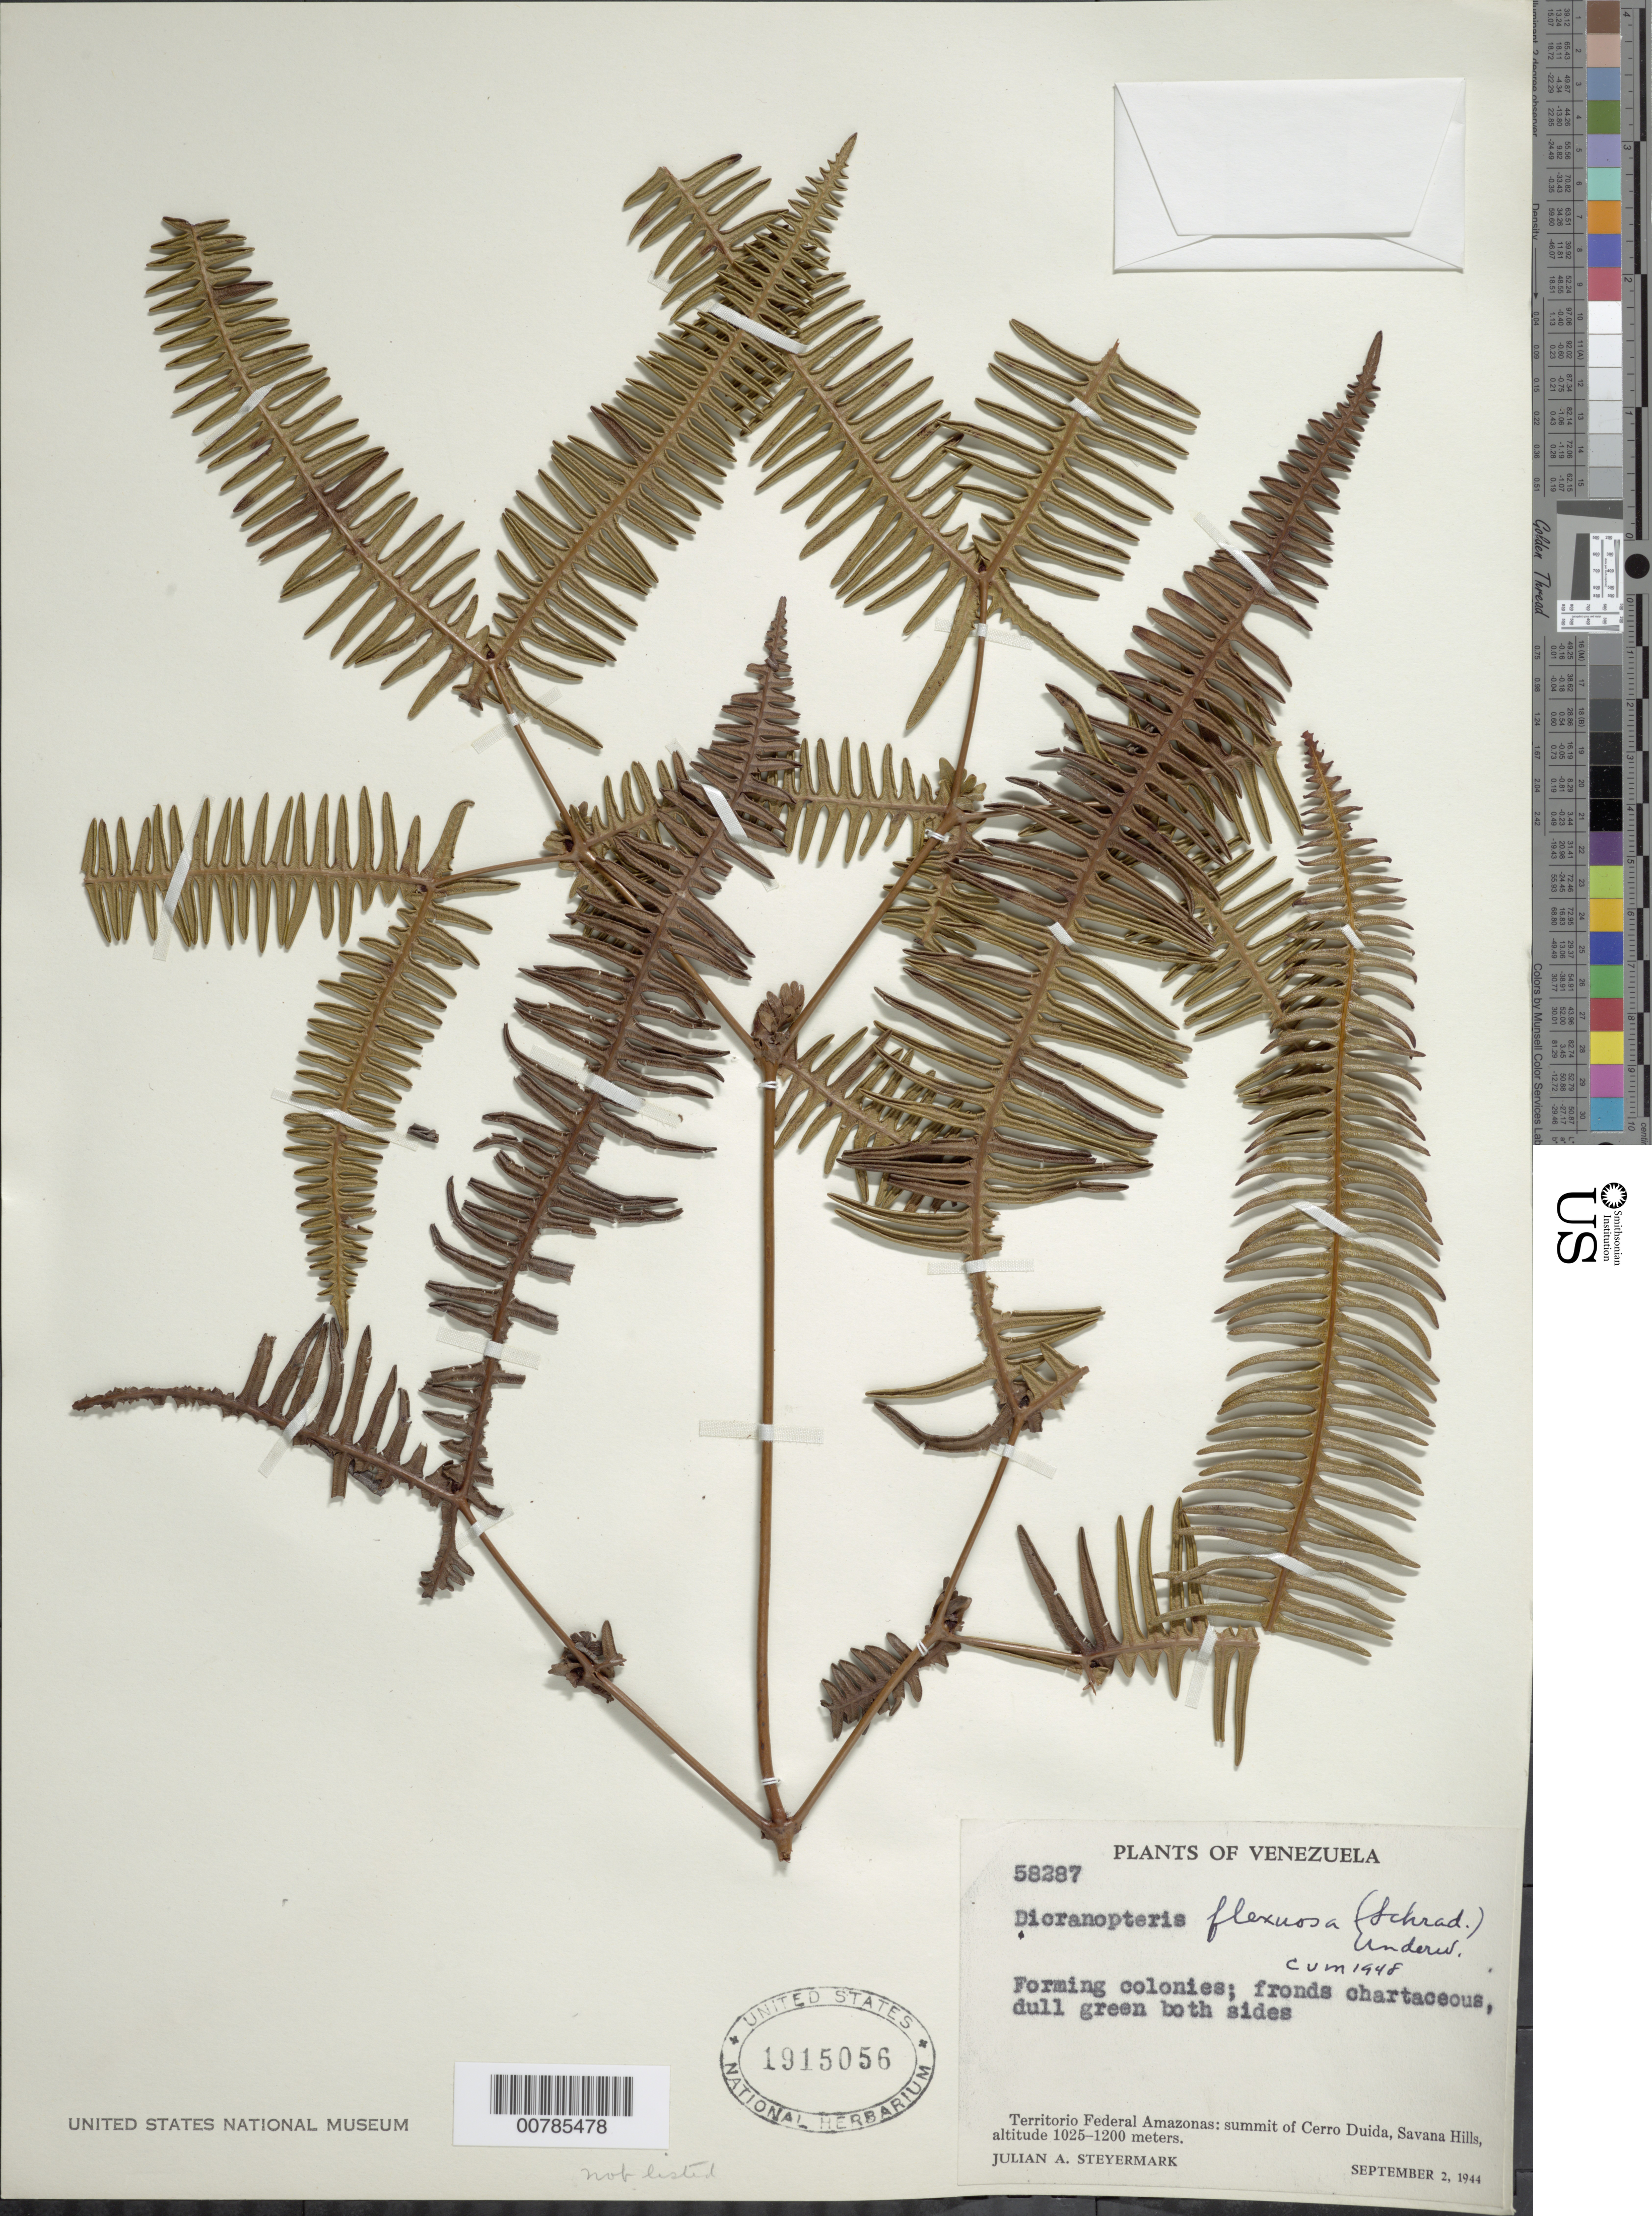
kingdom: Plantae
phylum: Tracheophyta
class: Polypodiopsida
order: Gleicheniales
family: Gleicheniaceae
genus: Dicranopteris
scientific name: Dicranopteris flexuosa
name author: (Schrad.) Underw.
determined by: Morton, C. V.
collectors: J. Steyermark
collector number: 58287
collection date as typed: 2-Sep-44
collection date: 1944-09-02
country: Venezuela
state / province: Amazonas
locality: Cerro Duida, summit, Caño Negro, Savanna Hills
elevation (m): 1025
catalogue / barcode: US 1915056